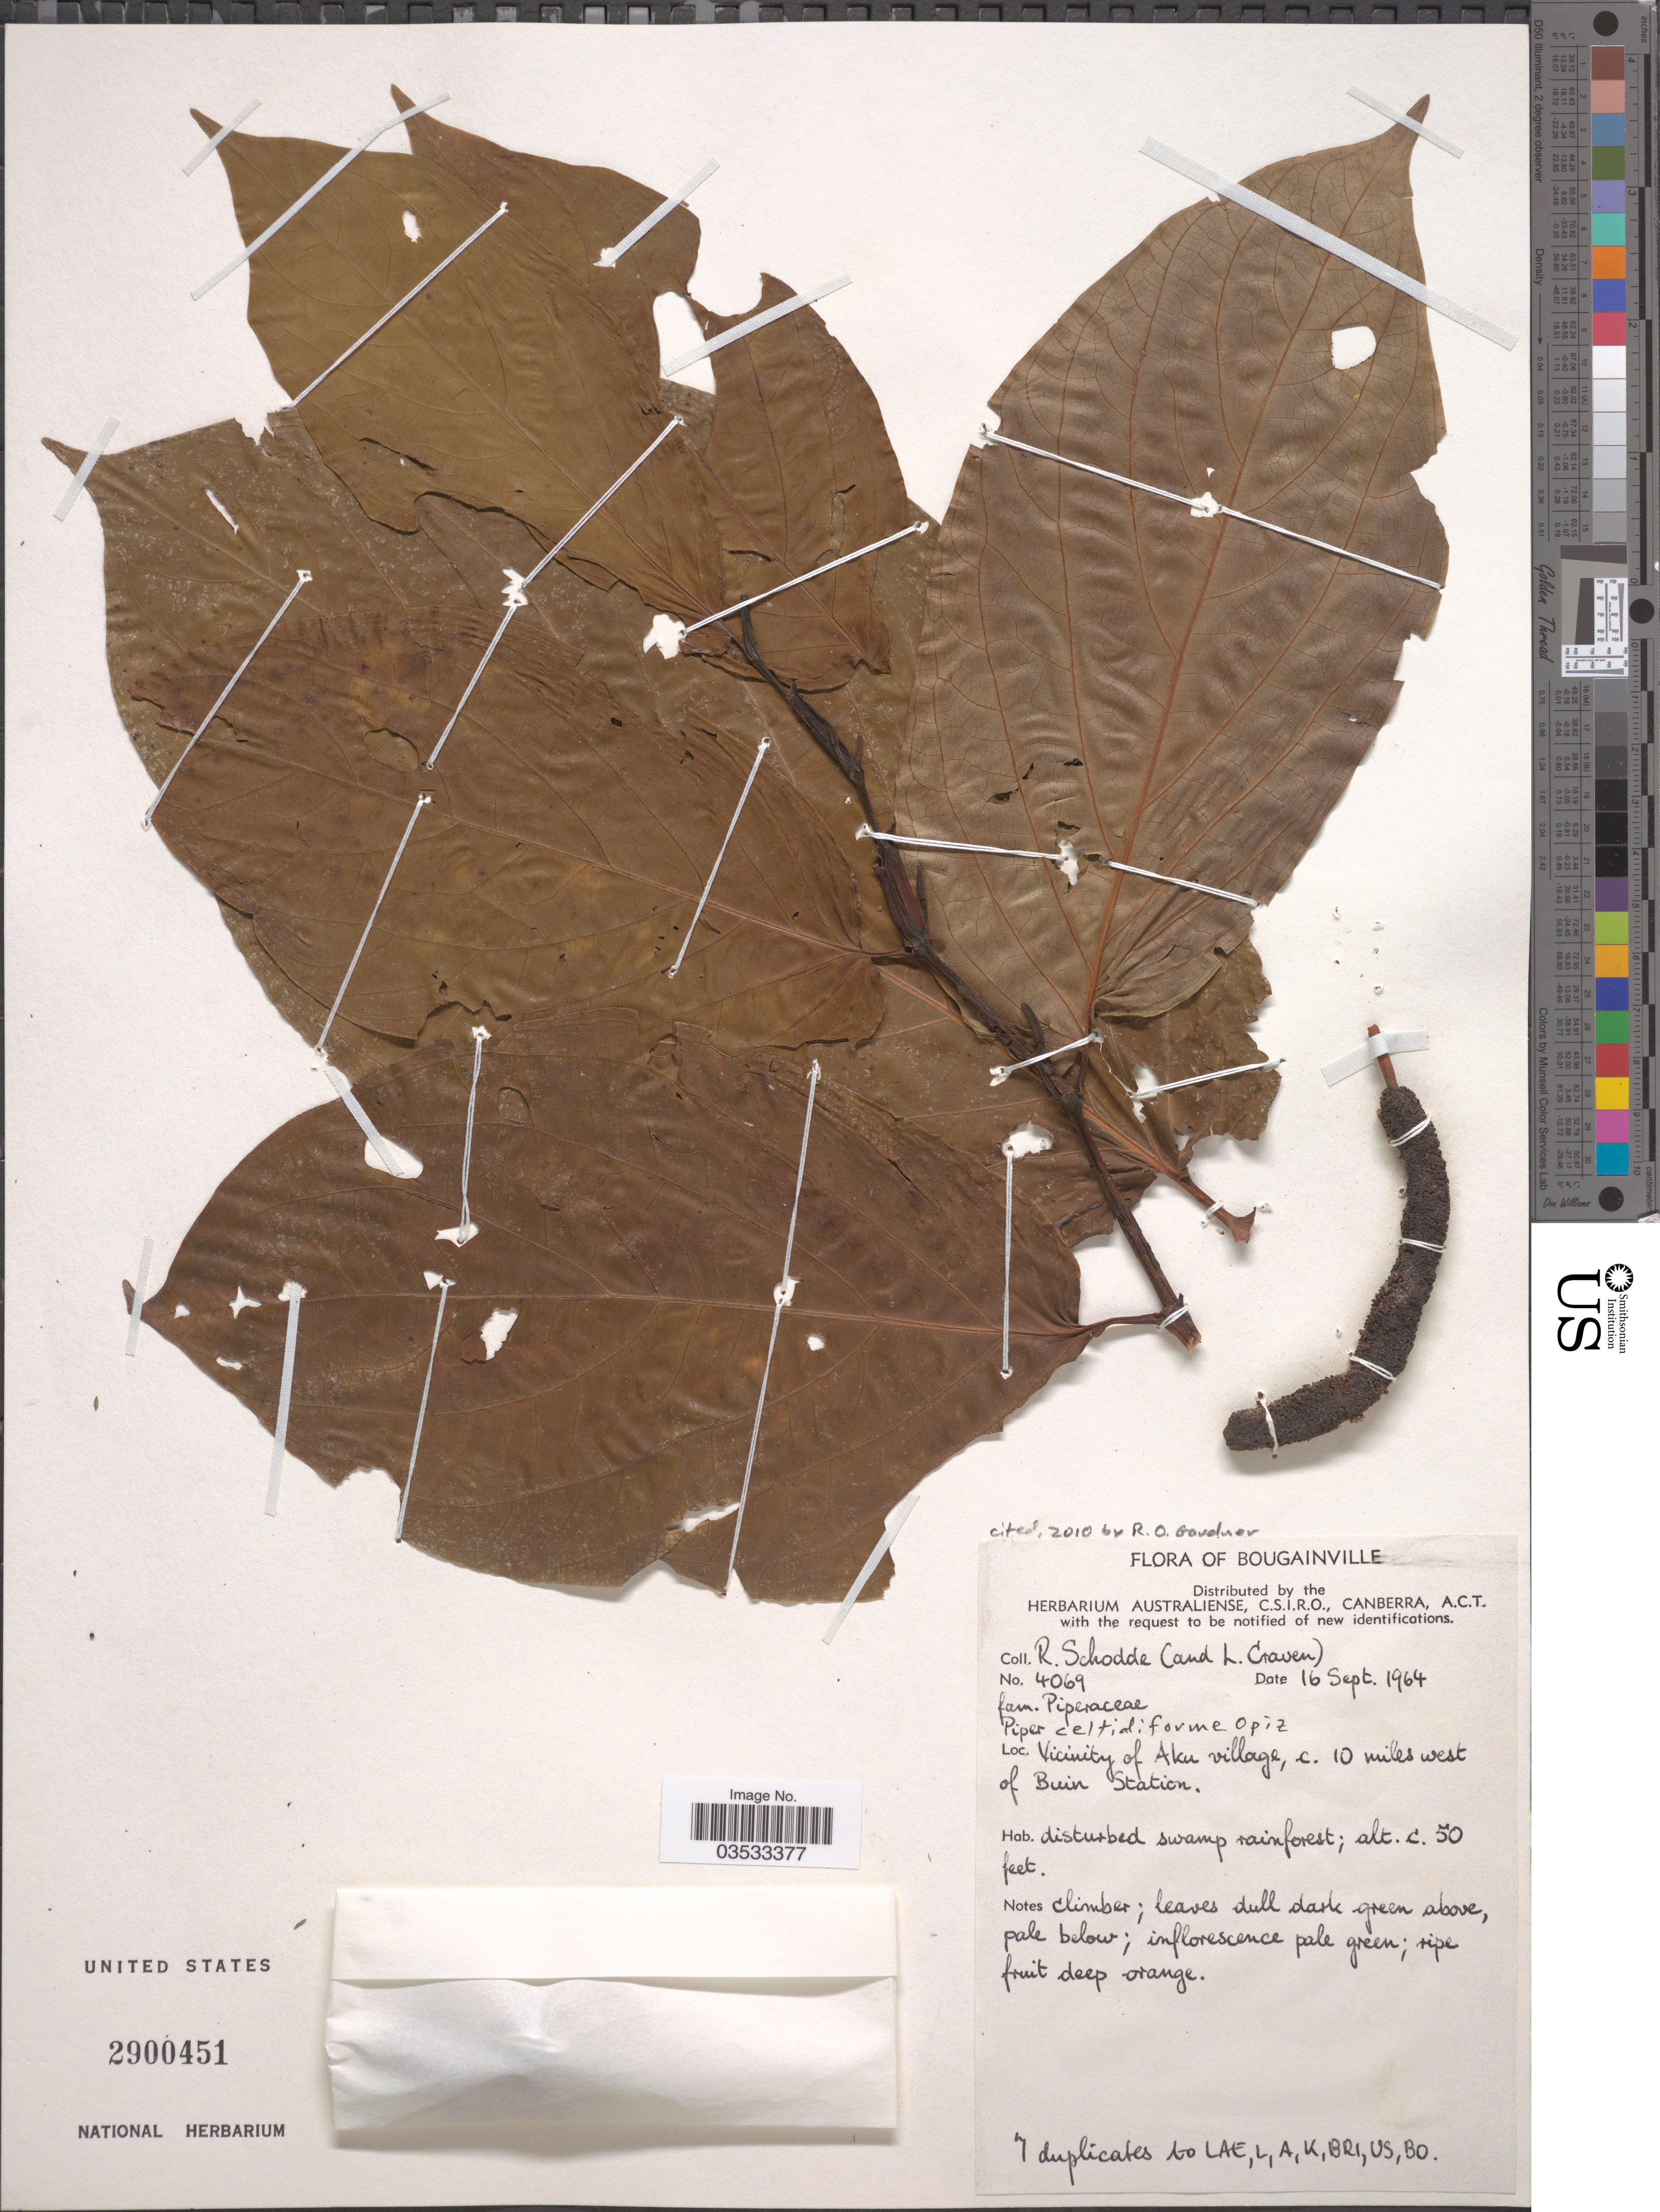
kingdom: Plantae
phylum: Tracheophyta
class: Magnoliopsida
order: Piperales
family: Piperaceae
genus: Piper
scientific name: Piper celtidiforme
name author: Opiz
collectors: R. Schodde & L. A. Craven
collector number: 4069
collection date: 1964-09-16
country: Papua New Guinea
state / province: Bougainville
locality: Vicinity of Aku village, c. 10 miles west of Buin Station.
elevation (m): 15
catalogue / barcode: US 2900451